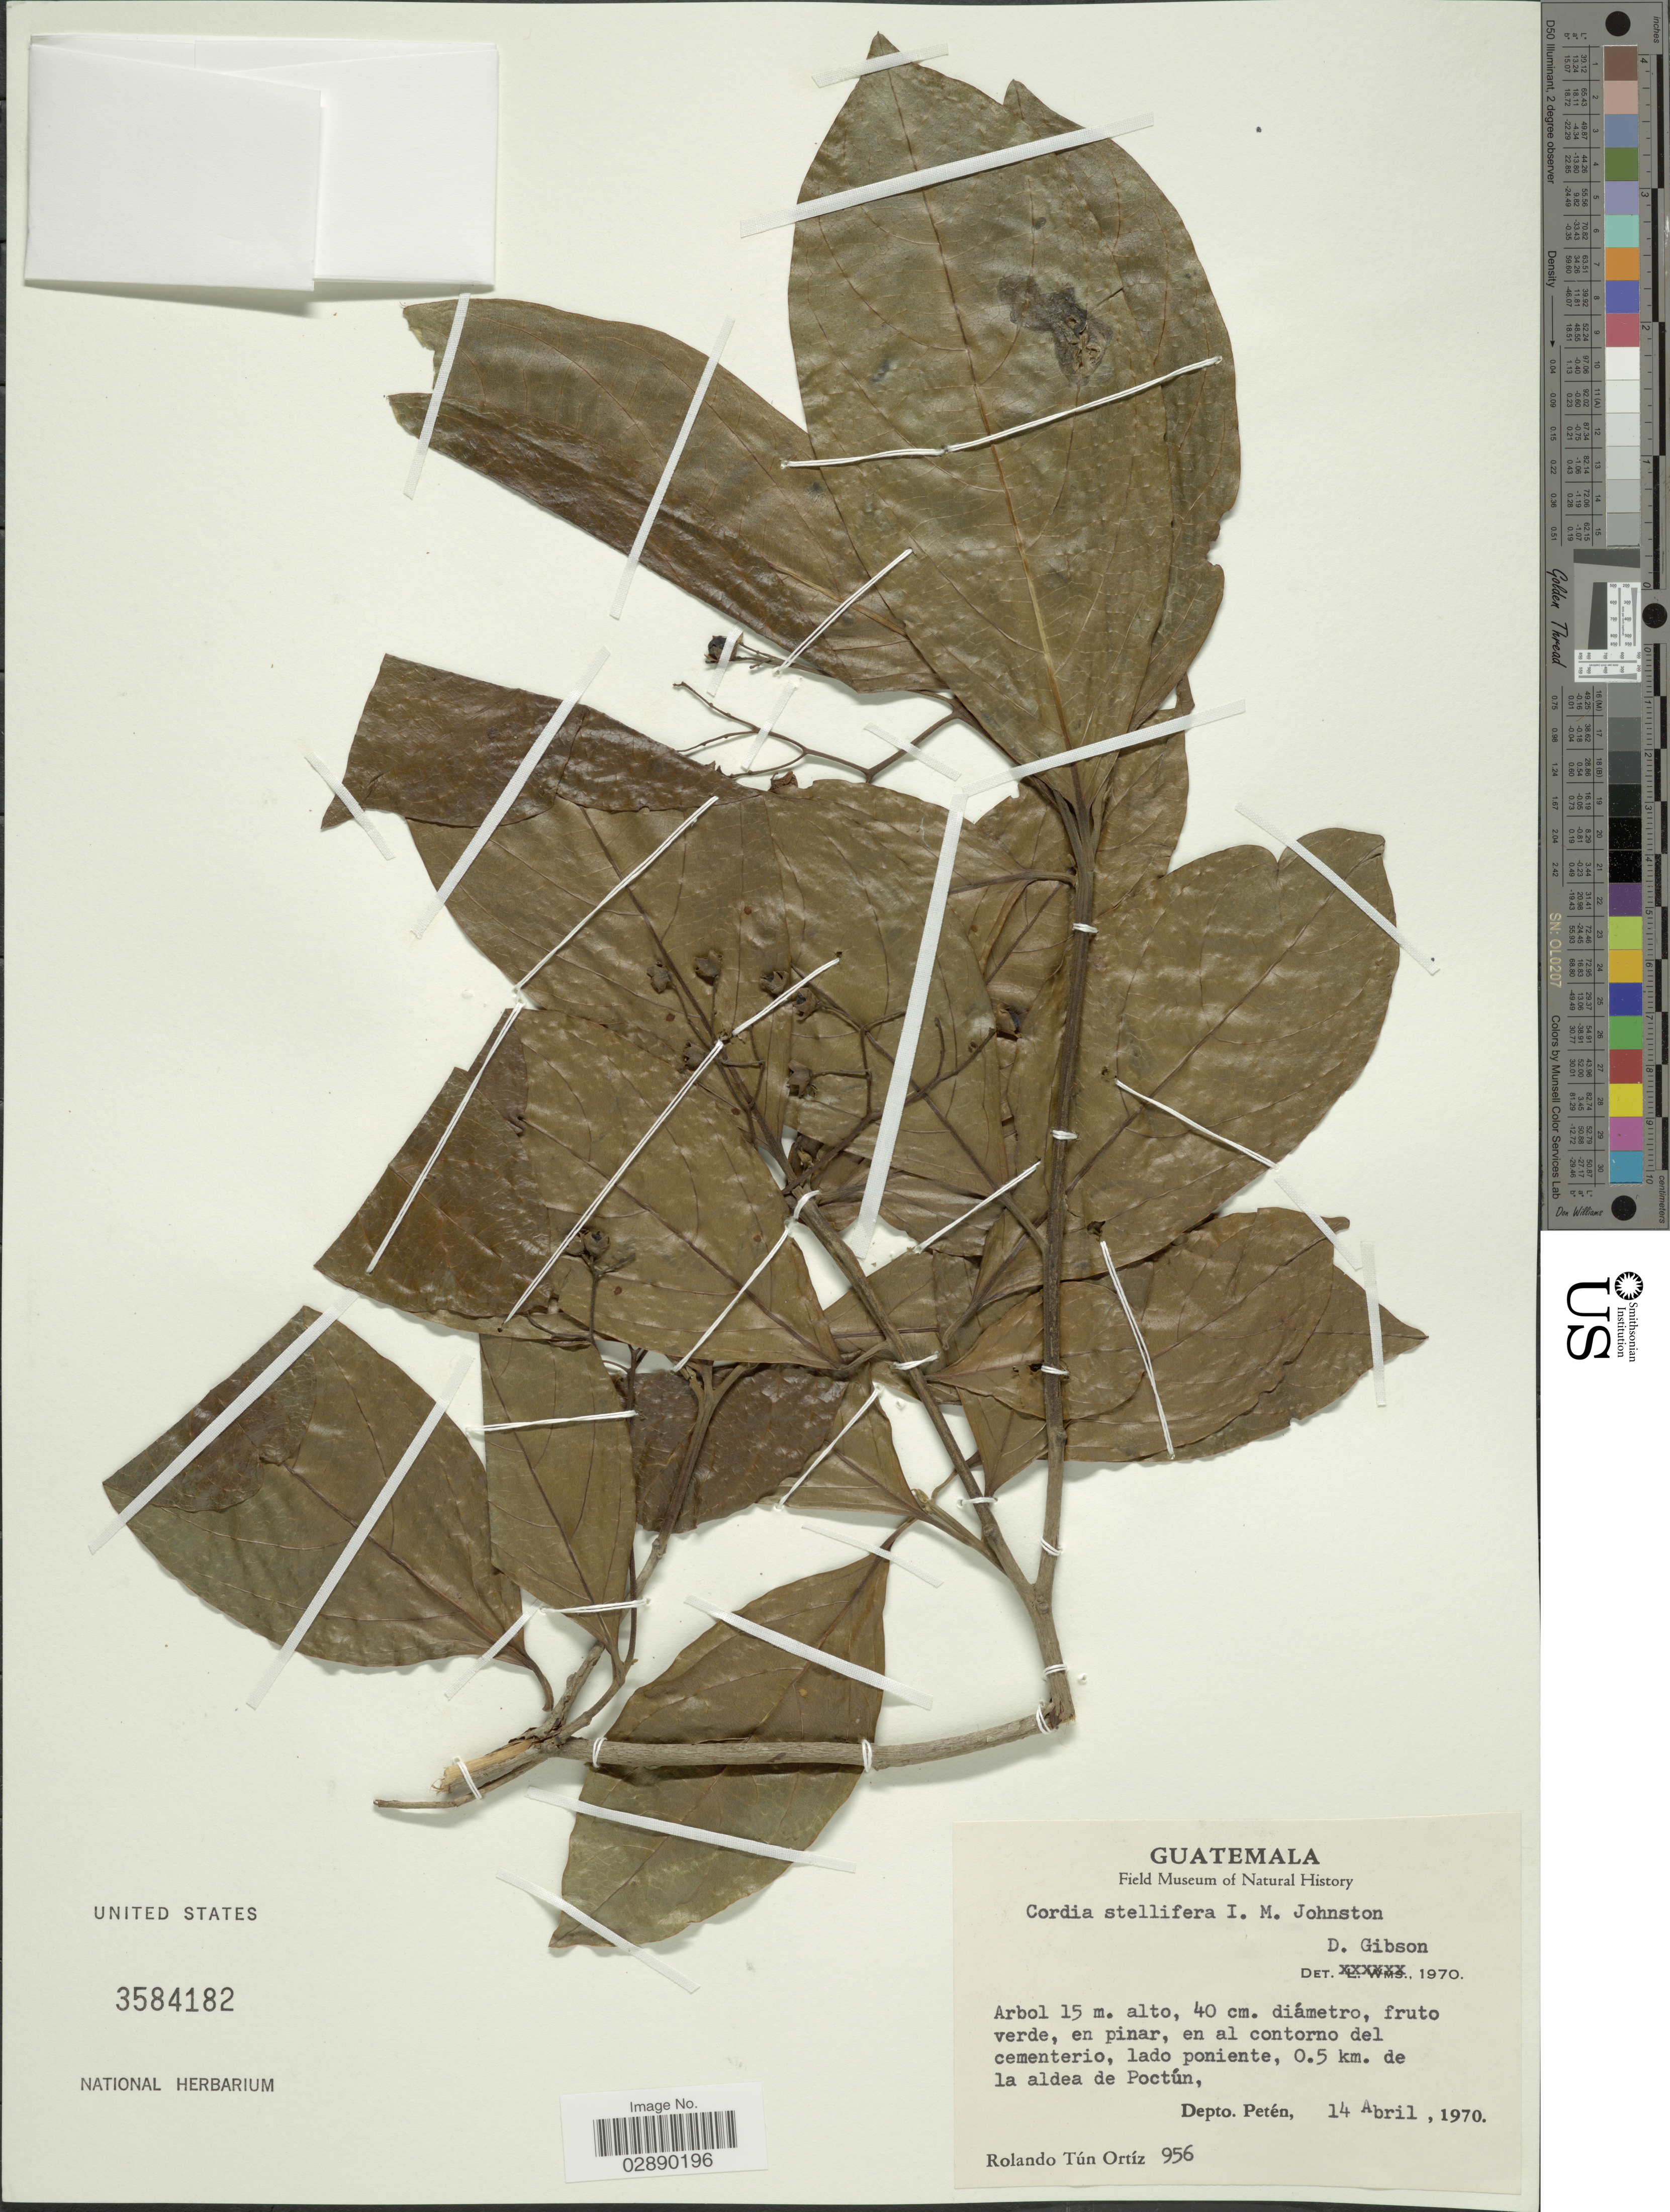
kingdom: Plantae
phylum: Tracheophyta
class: Magnoliopsida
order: Boraginales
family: Cordiaceae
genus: Cordia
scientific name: Cordia stellifera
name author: I.M. Johnst.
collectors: R. T. Ortíz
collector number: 956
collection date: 1970-04-14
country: Guatemala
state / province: El Petén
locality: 0.5 km. de la aldea de Poctún, Depto. Petén.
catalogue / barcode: US 3584182